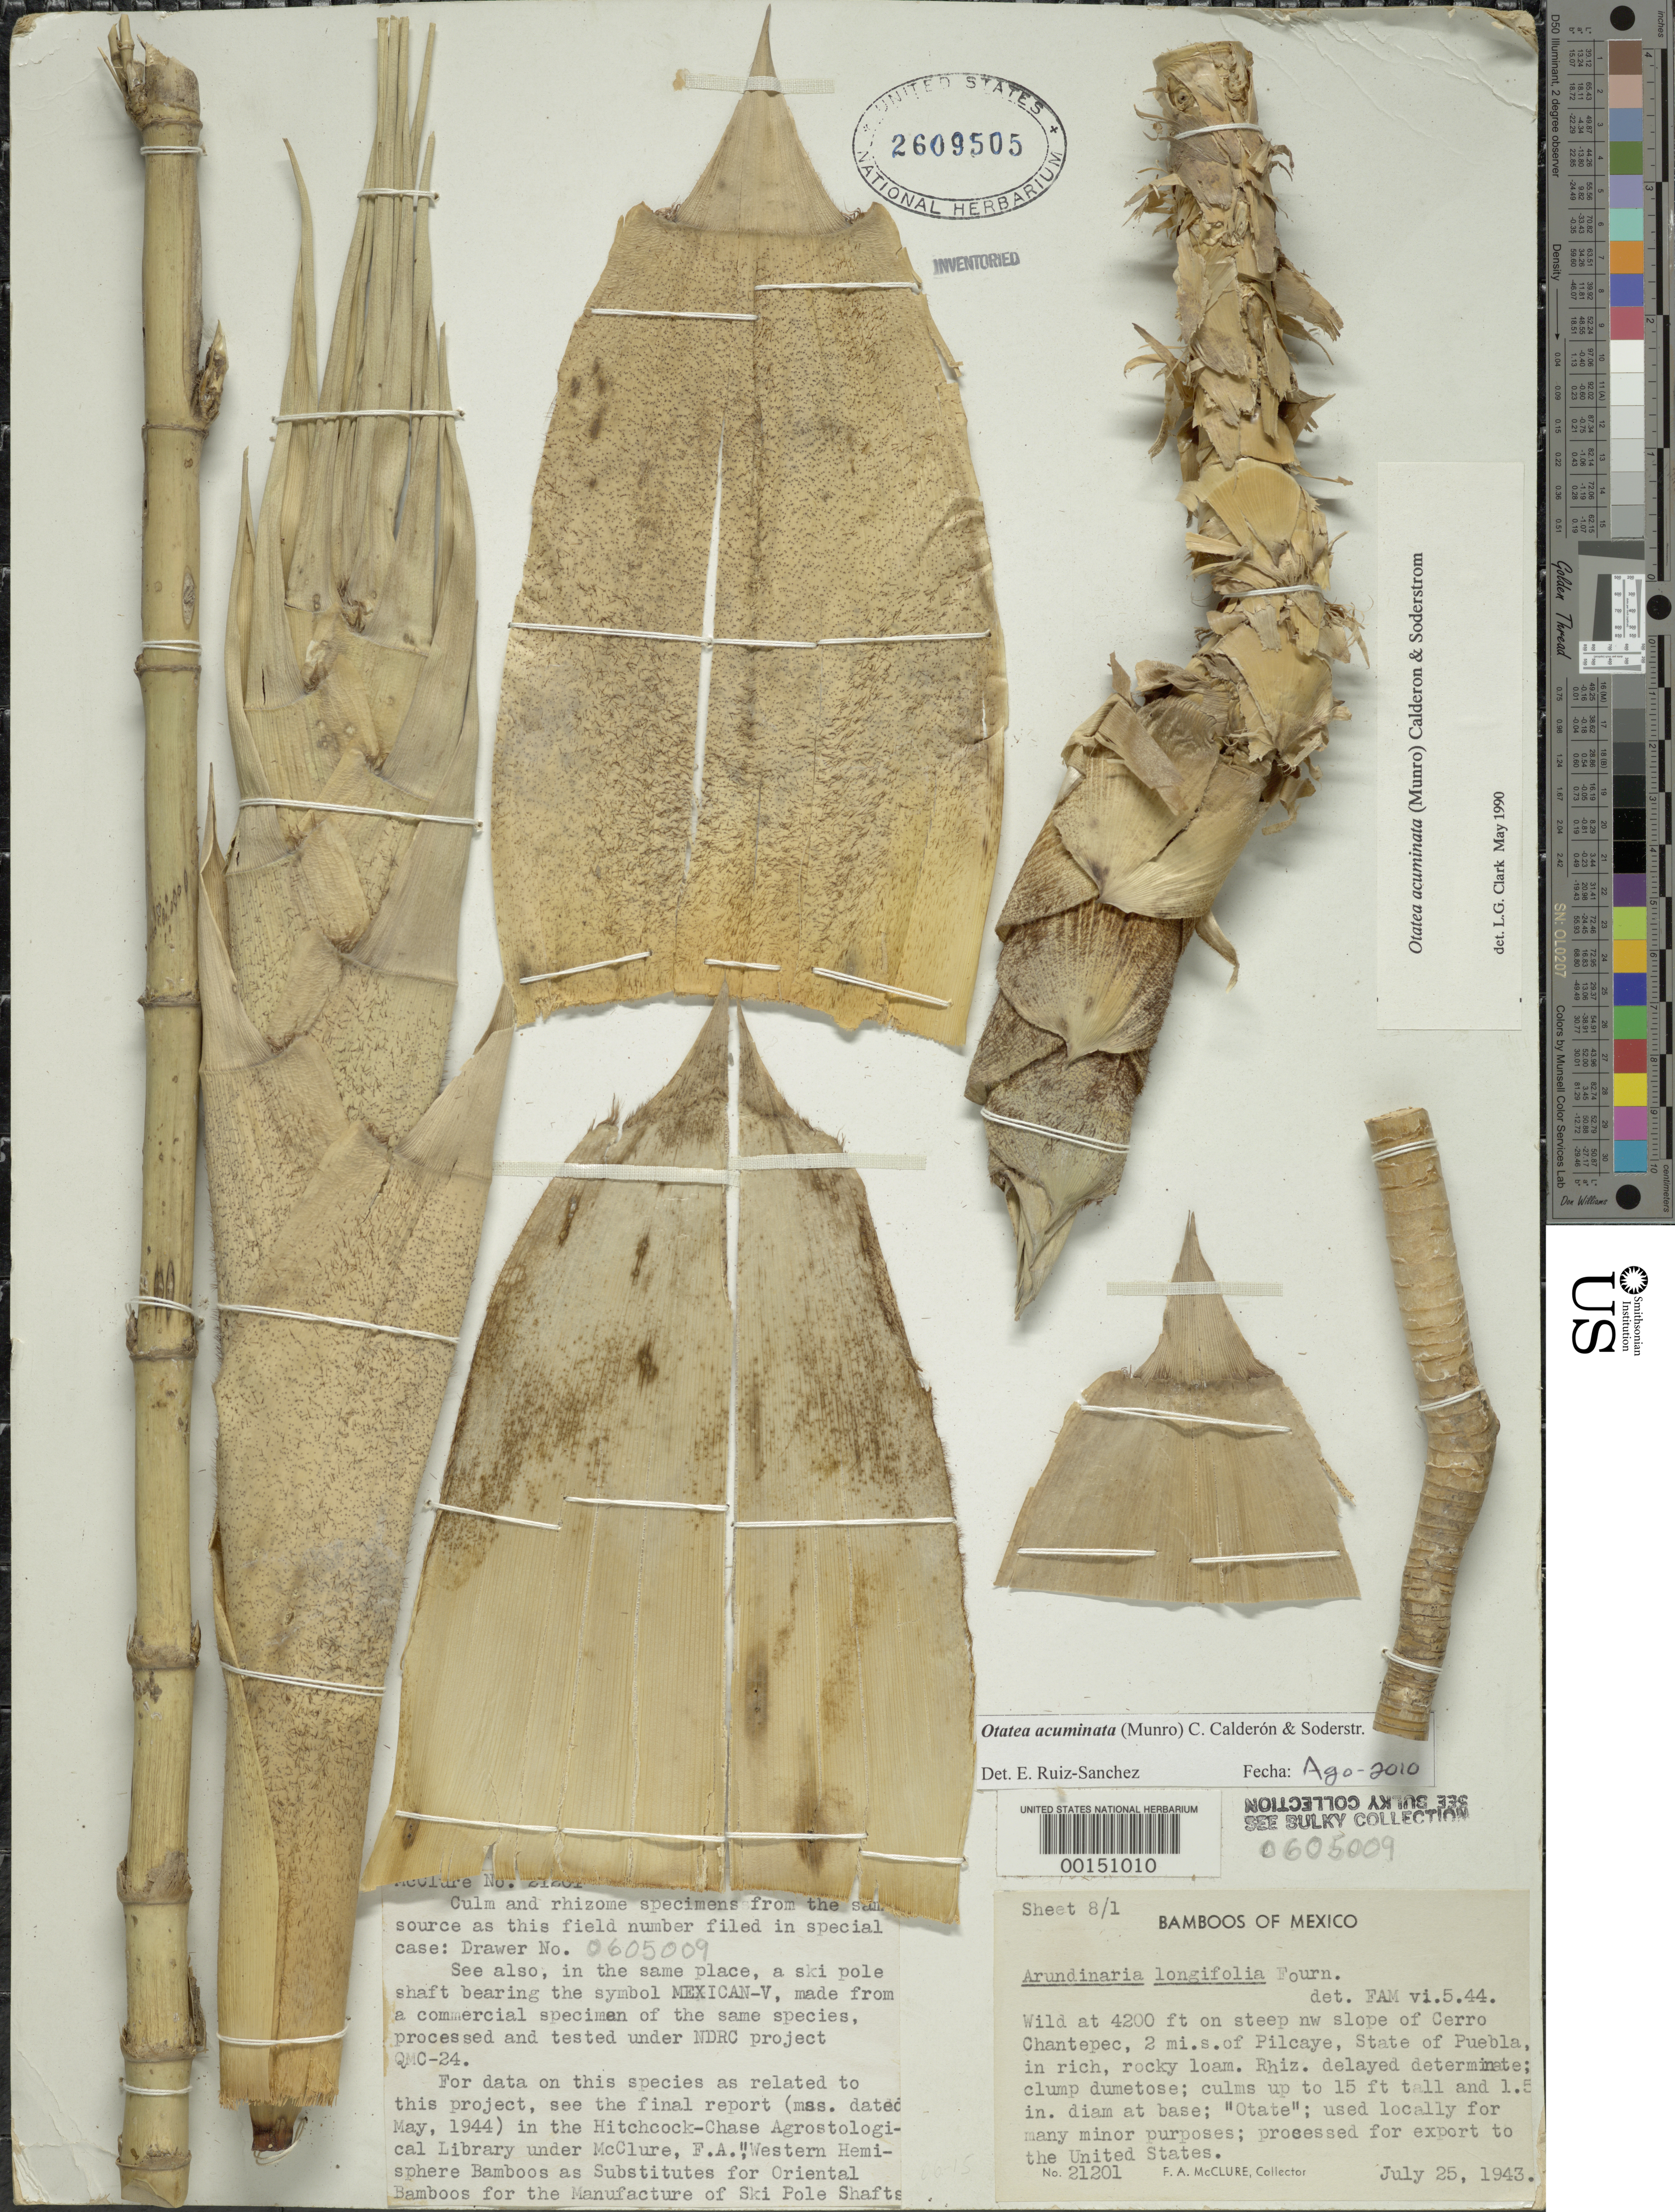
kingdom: Plantae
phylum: Tracheophyta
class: Liliopsida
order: Poales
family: Poaceae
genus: Otatea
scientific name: Otatea acuminata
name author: (Munro) C. E. Calderón & Soderstr.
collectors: F. A. McClure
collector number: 21201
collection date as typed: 25 Jul 1943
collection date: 1943-07-25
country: Mexico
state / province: Puebla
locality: Cerro de Chantepec, 2 miles S of Pilcaye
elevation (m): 1281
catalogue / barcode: US 2609505